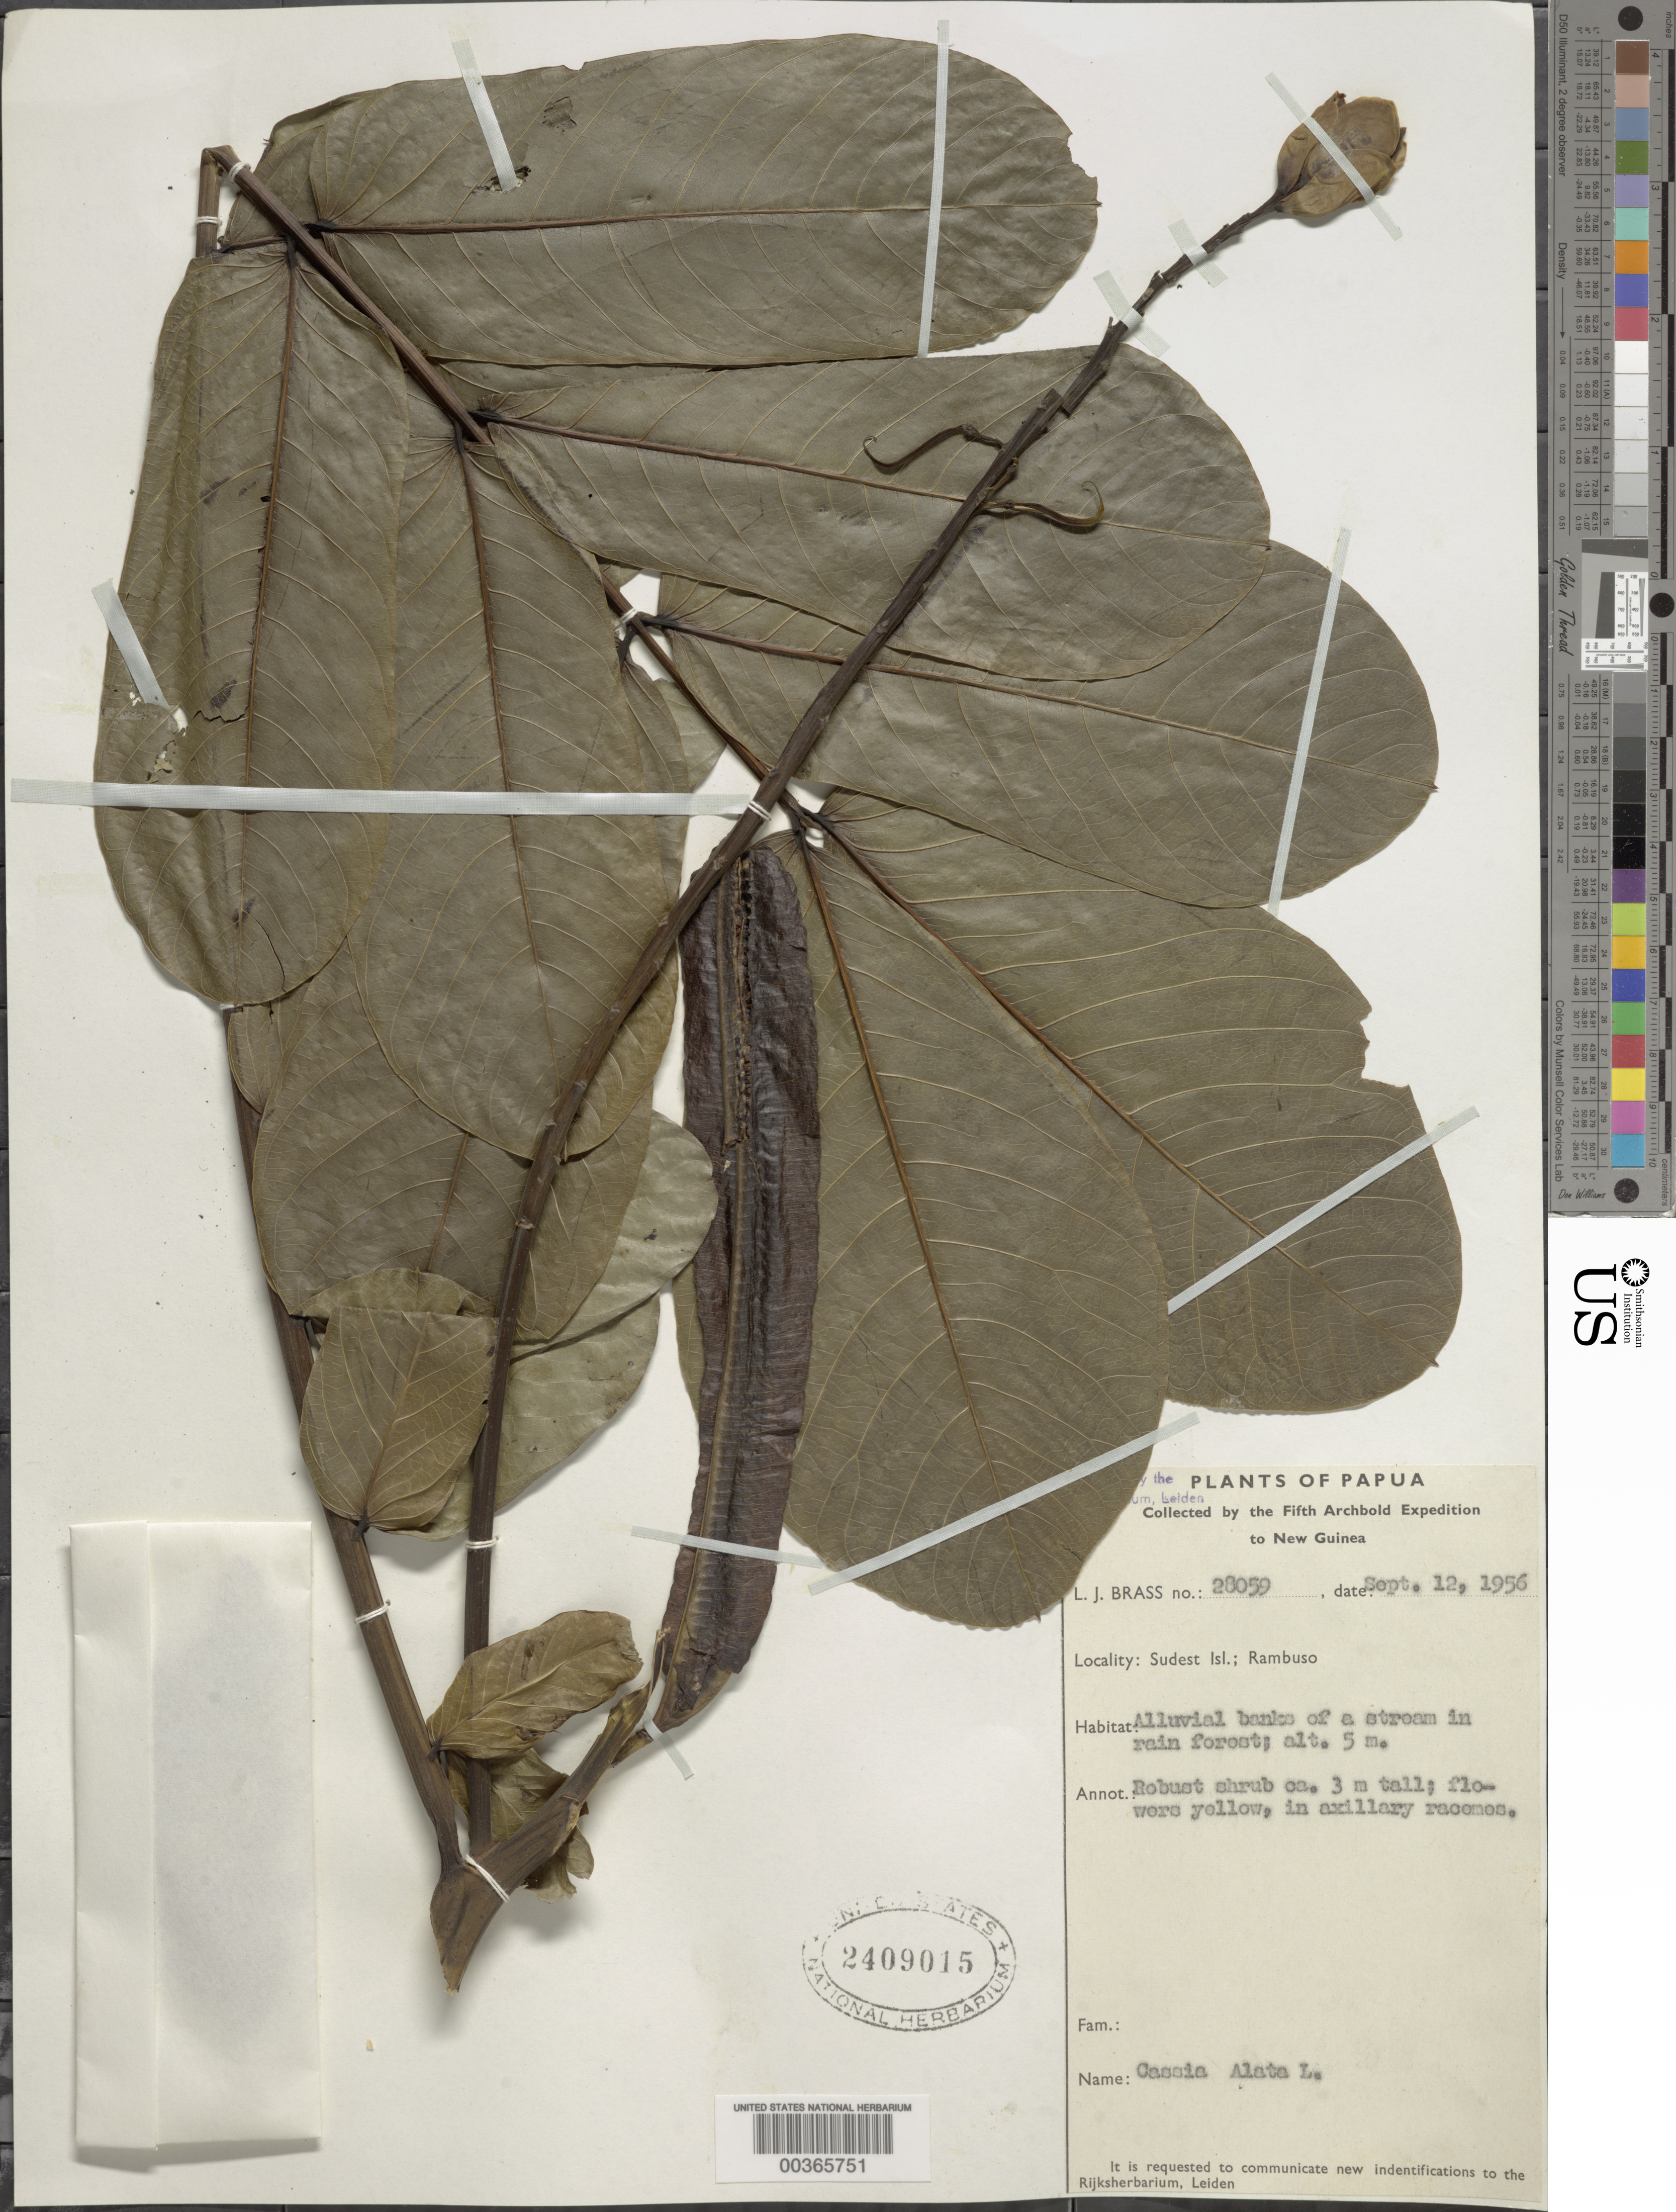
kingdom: Plantae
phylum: Tracheophyta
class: Magnoliopsida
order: Fabales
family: Fabaceae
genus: Senna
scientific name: Senna alata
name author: (L.) Roxb.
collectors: L. J. Brass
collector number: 28059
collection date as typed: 12 Sep 1956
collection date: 1956-09-12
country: Papua New Guinea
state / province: Milne Bay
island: Sudest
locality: Sudest i.; rambuso. [sud-est island = tagula island.] [Louisiade Arch.]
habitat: Alluvial banks of a stream in rain forest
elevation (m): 5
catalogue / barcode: US 2409015